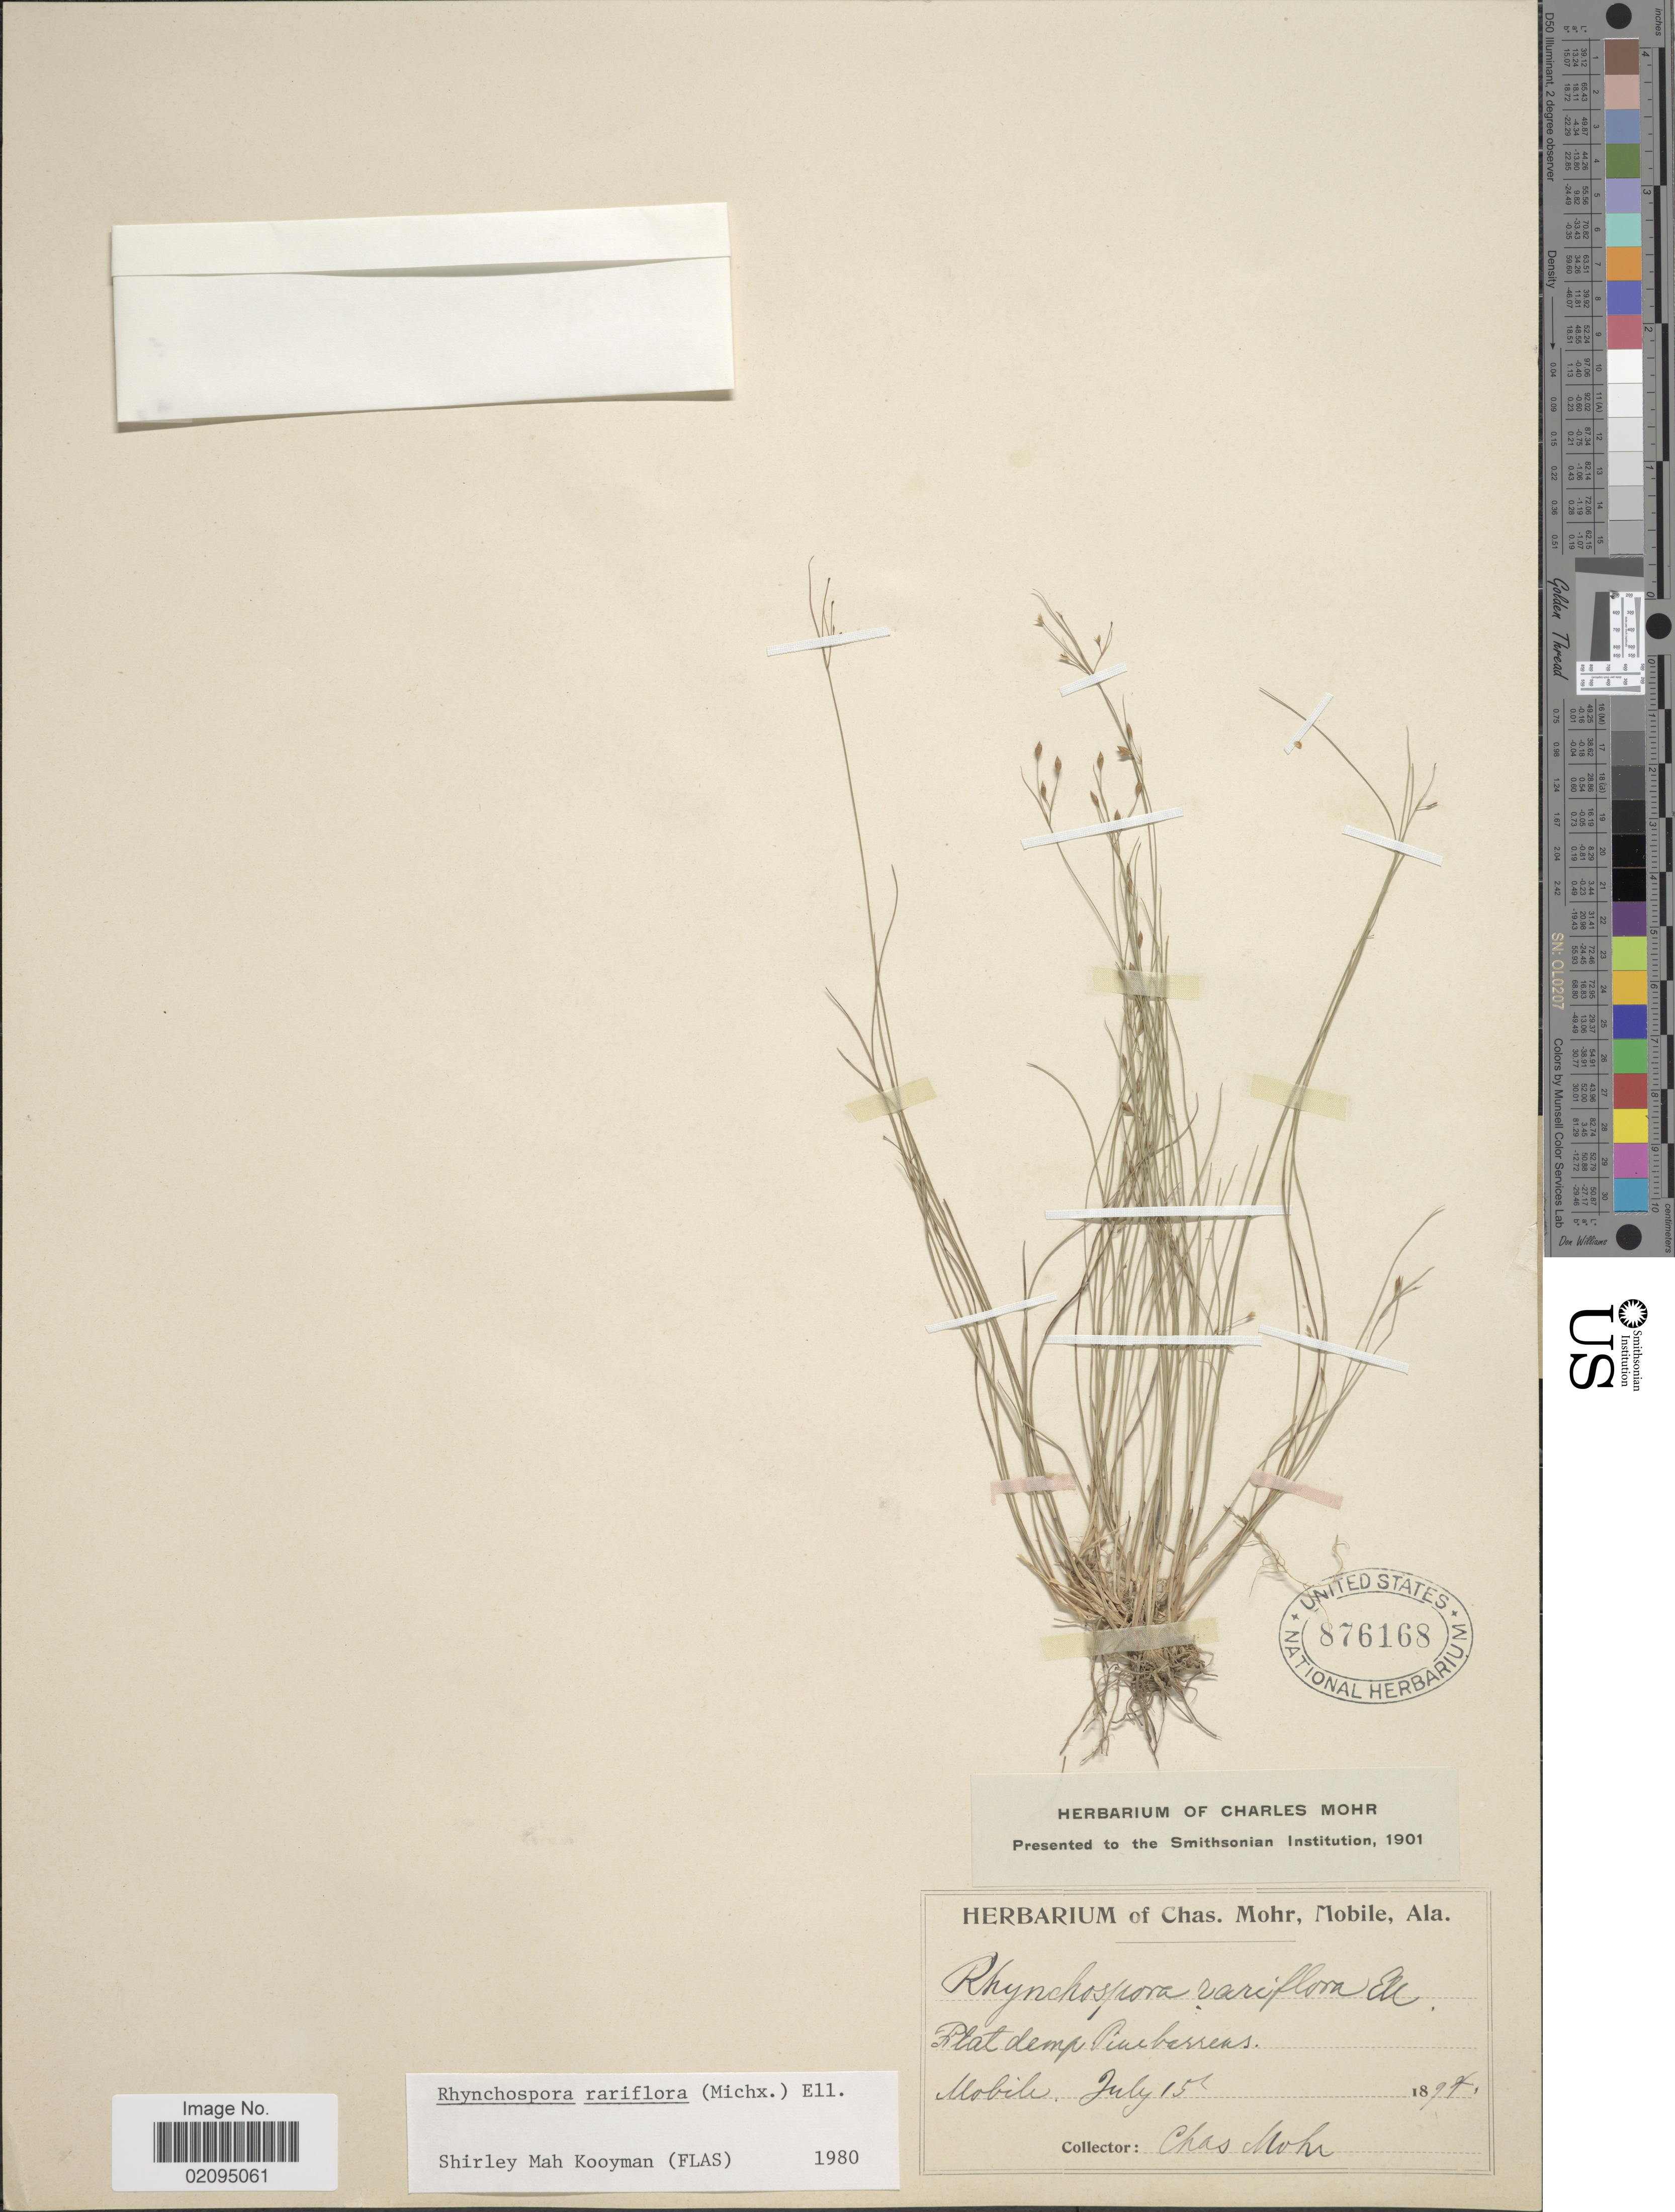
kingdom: Plantae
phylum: Tracheophyta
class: Liliopsida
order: Poales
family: Cyperaceae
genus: Rhynchospora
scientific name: Rhynchospora rariflora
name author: (Michx.) Elliott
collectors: Mohr, C. T. (herbarium)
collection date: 1894-07-15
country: United States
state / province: Alabama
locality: Mobile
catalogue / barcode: US 876168